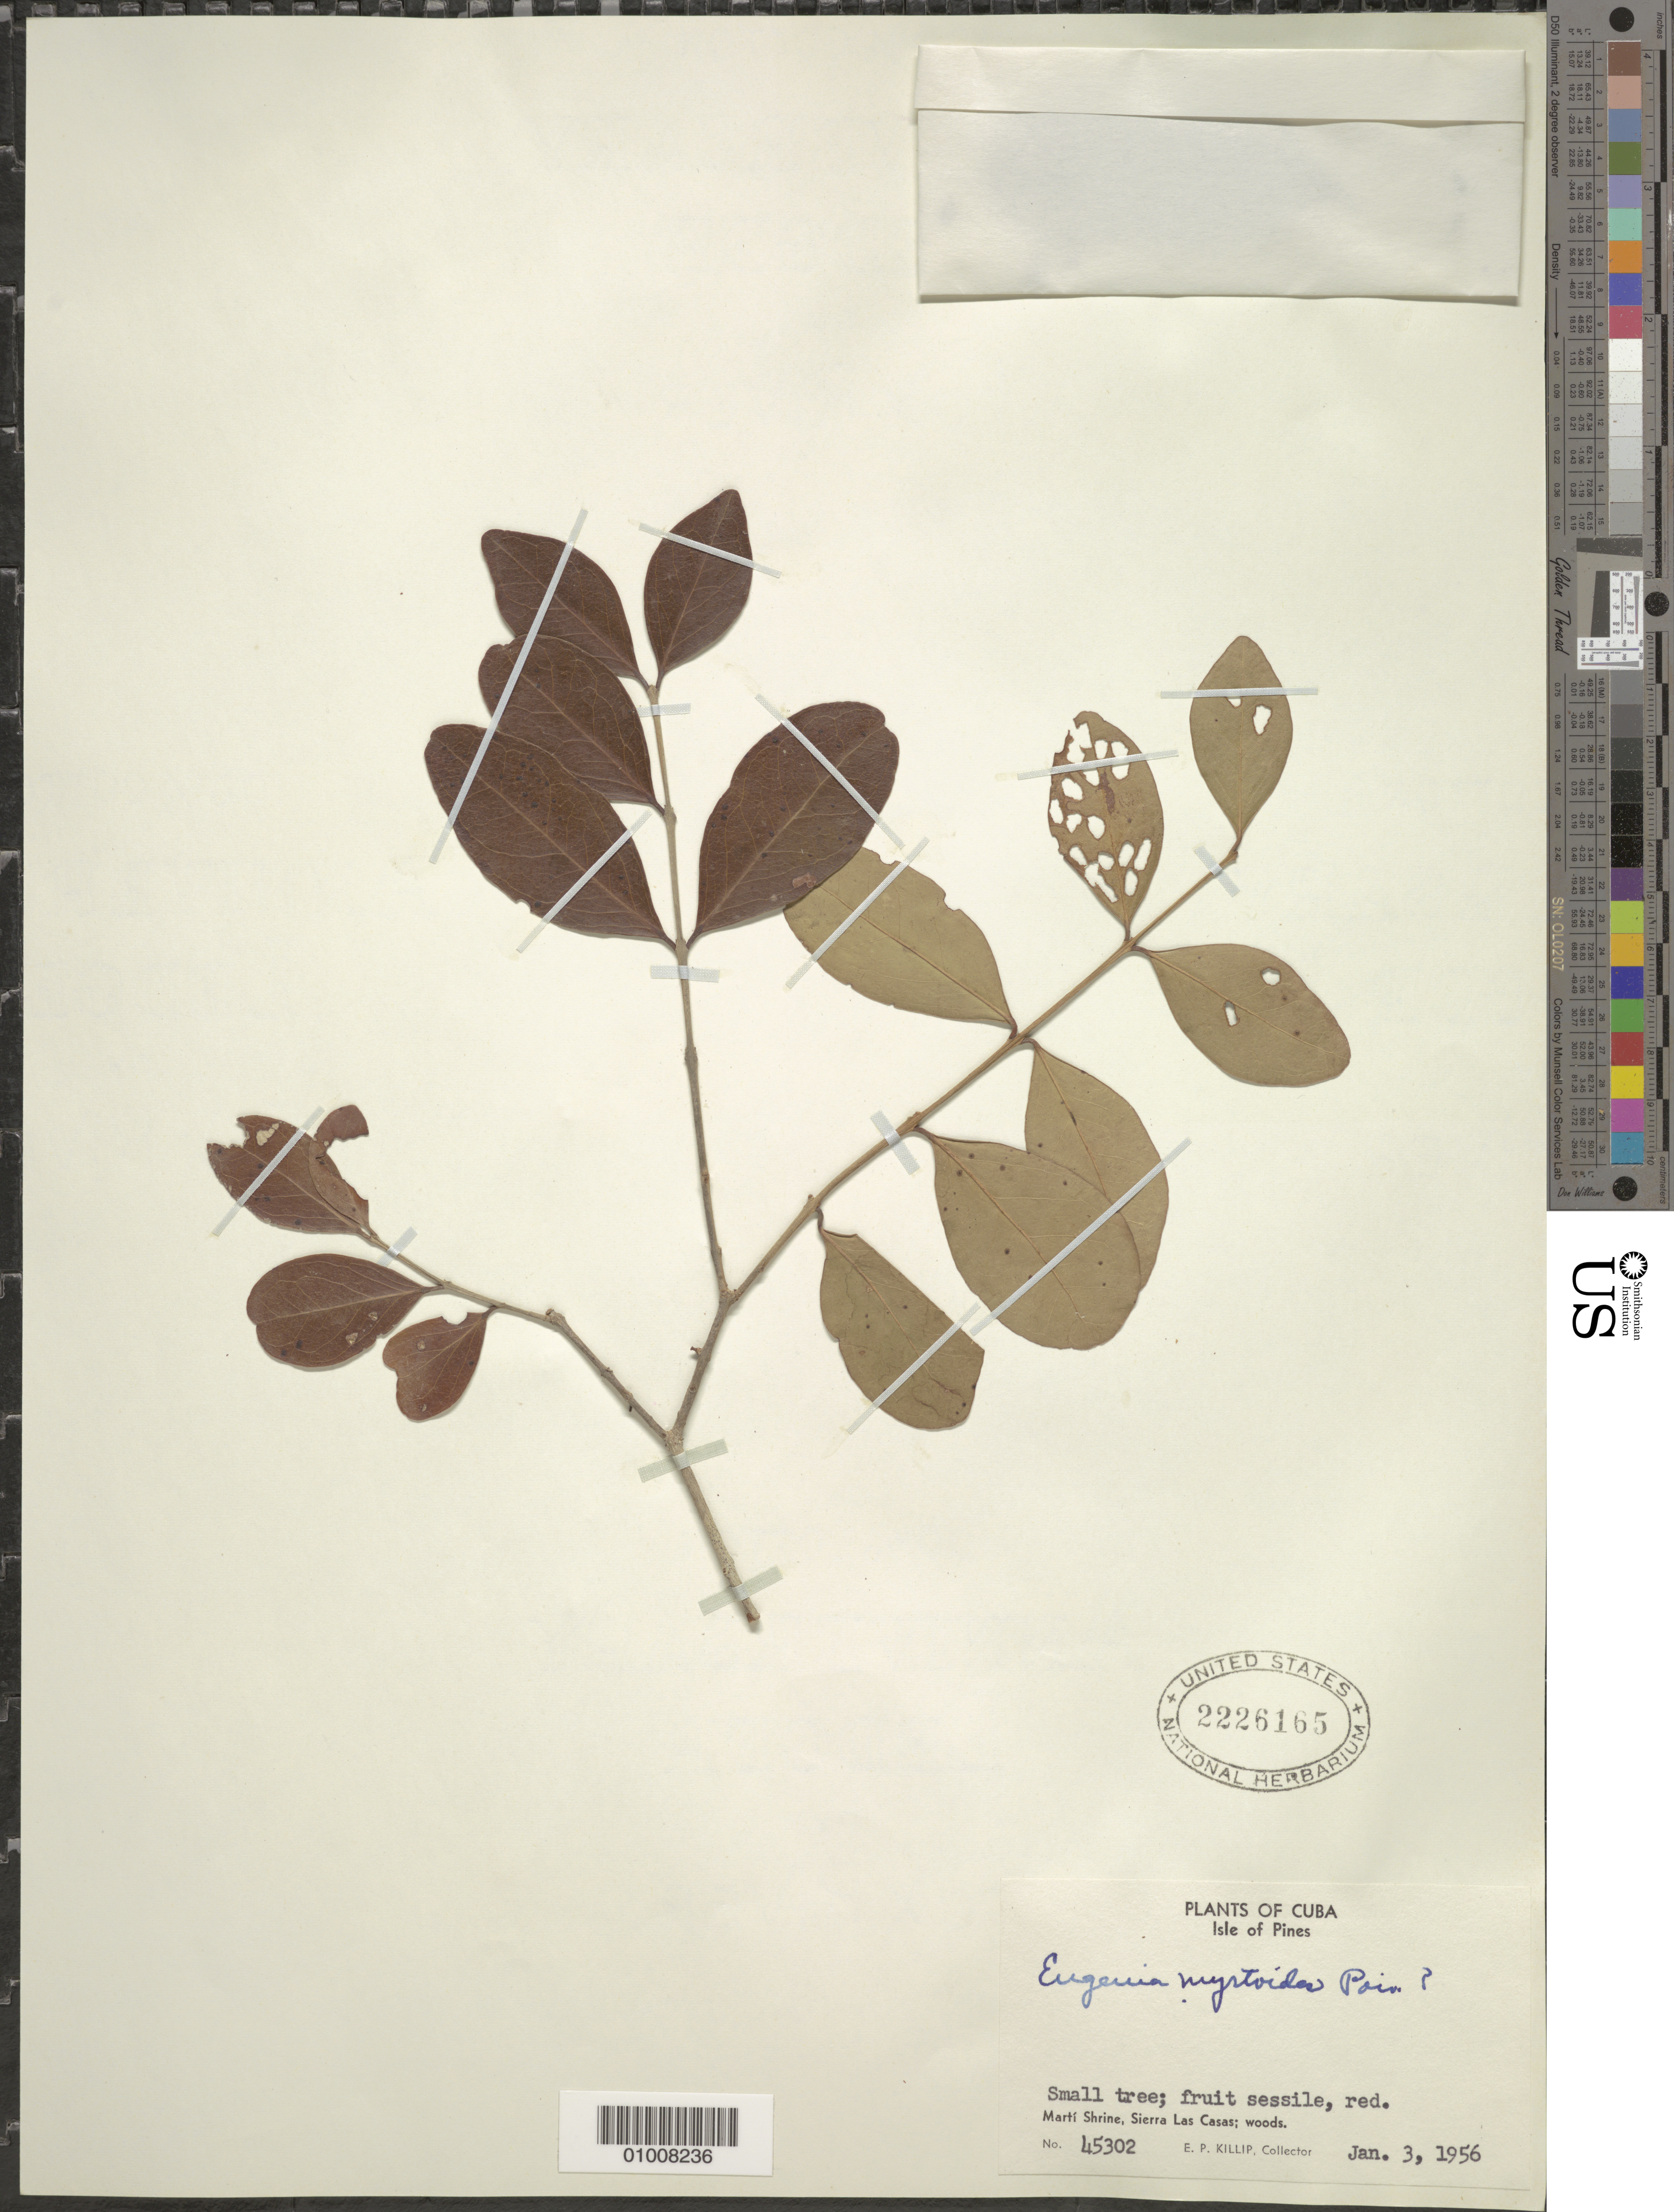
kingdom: Plantae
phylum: Tracheophyta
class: Magnoliopsida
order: Myrtales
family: Myrtaceae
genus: Eugenia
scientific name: Eugenia foetida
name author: Pers.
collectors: E. P. Killip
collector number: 45302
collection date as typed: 03 Jan 1956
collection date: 1956-01-03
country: Cuba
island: Isla de la Juventud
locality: Martí Shrine, Sierra Las Casas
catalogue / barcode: US 2226165